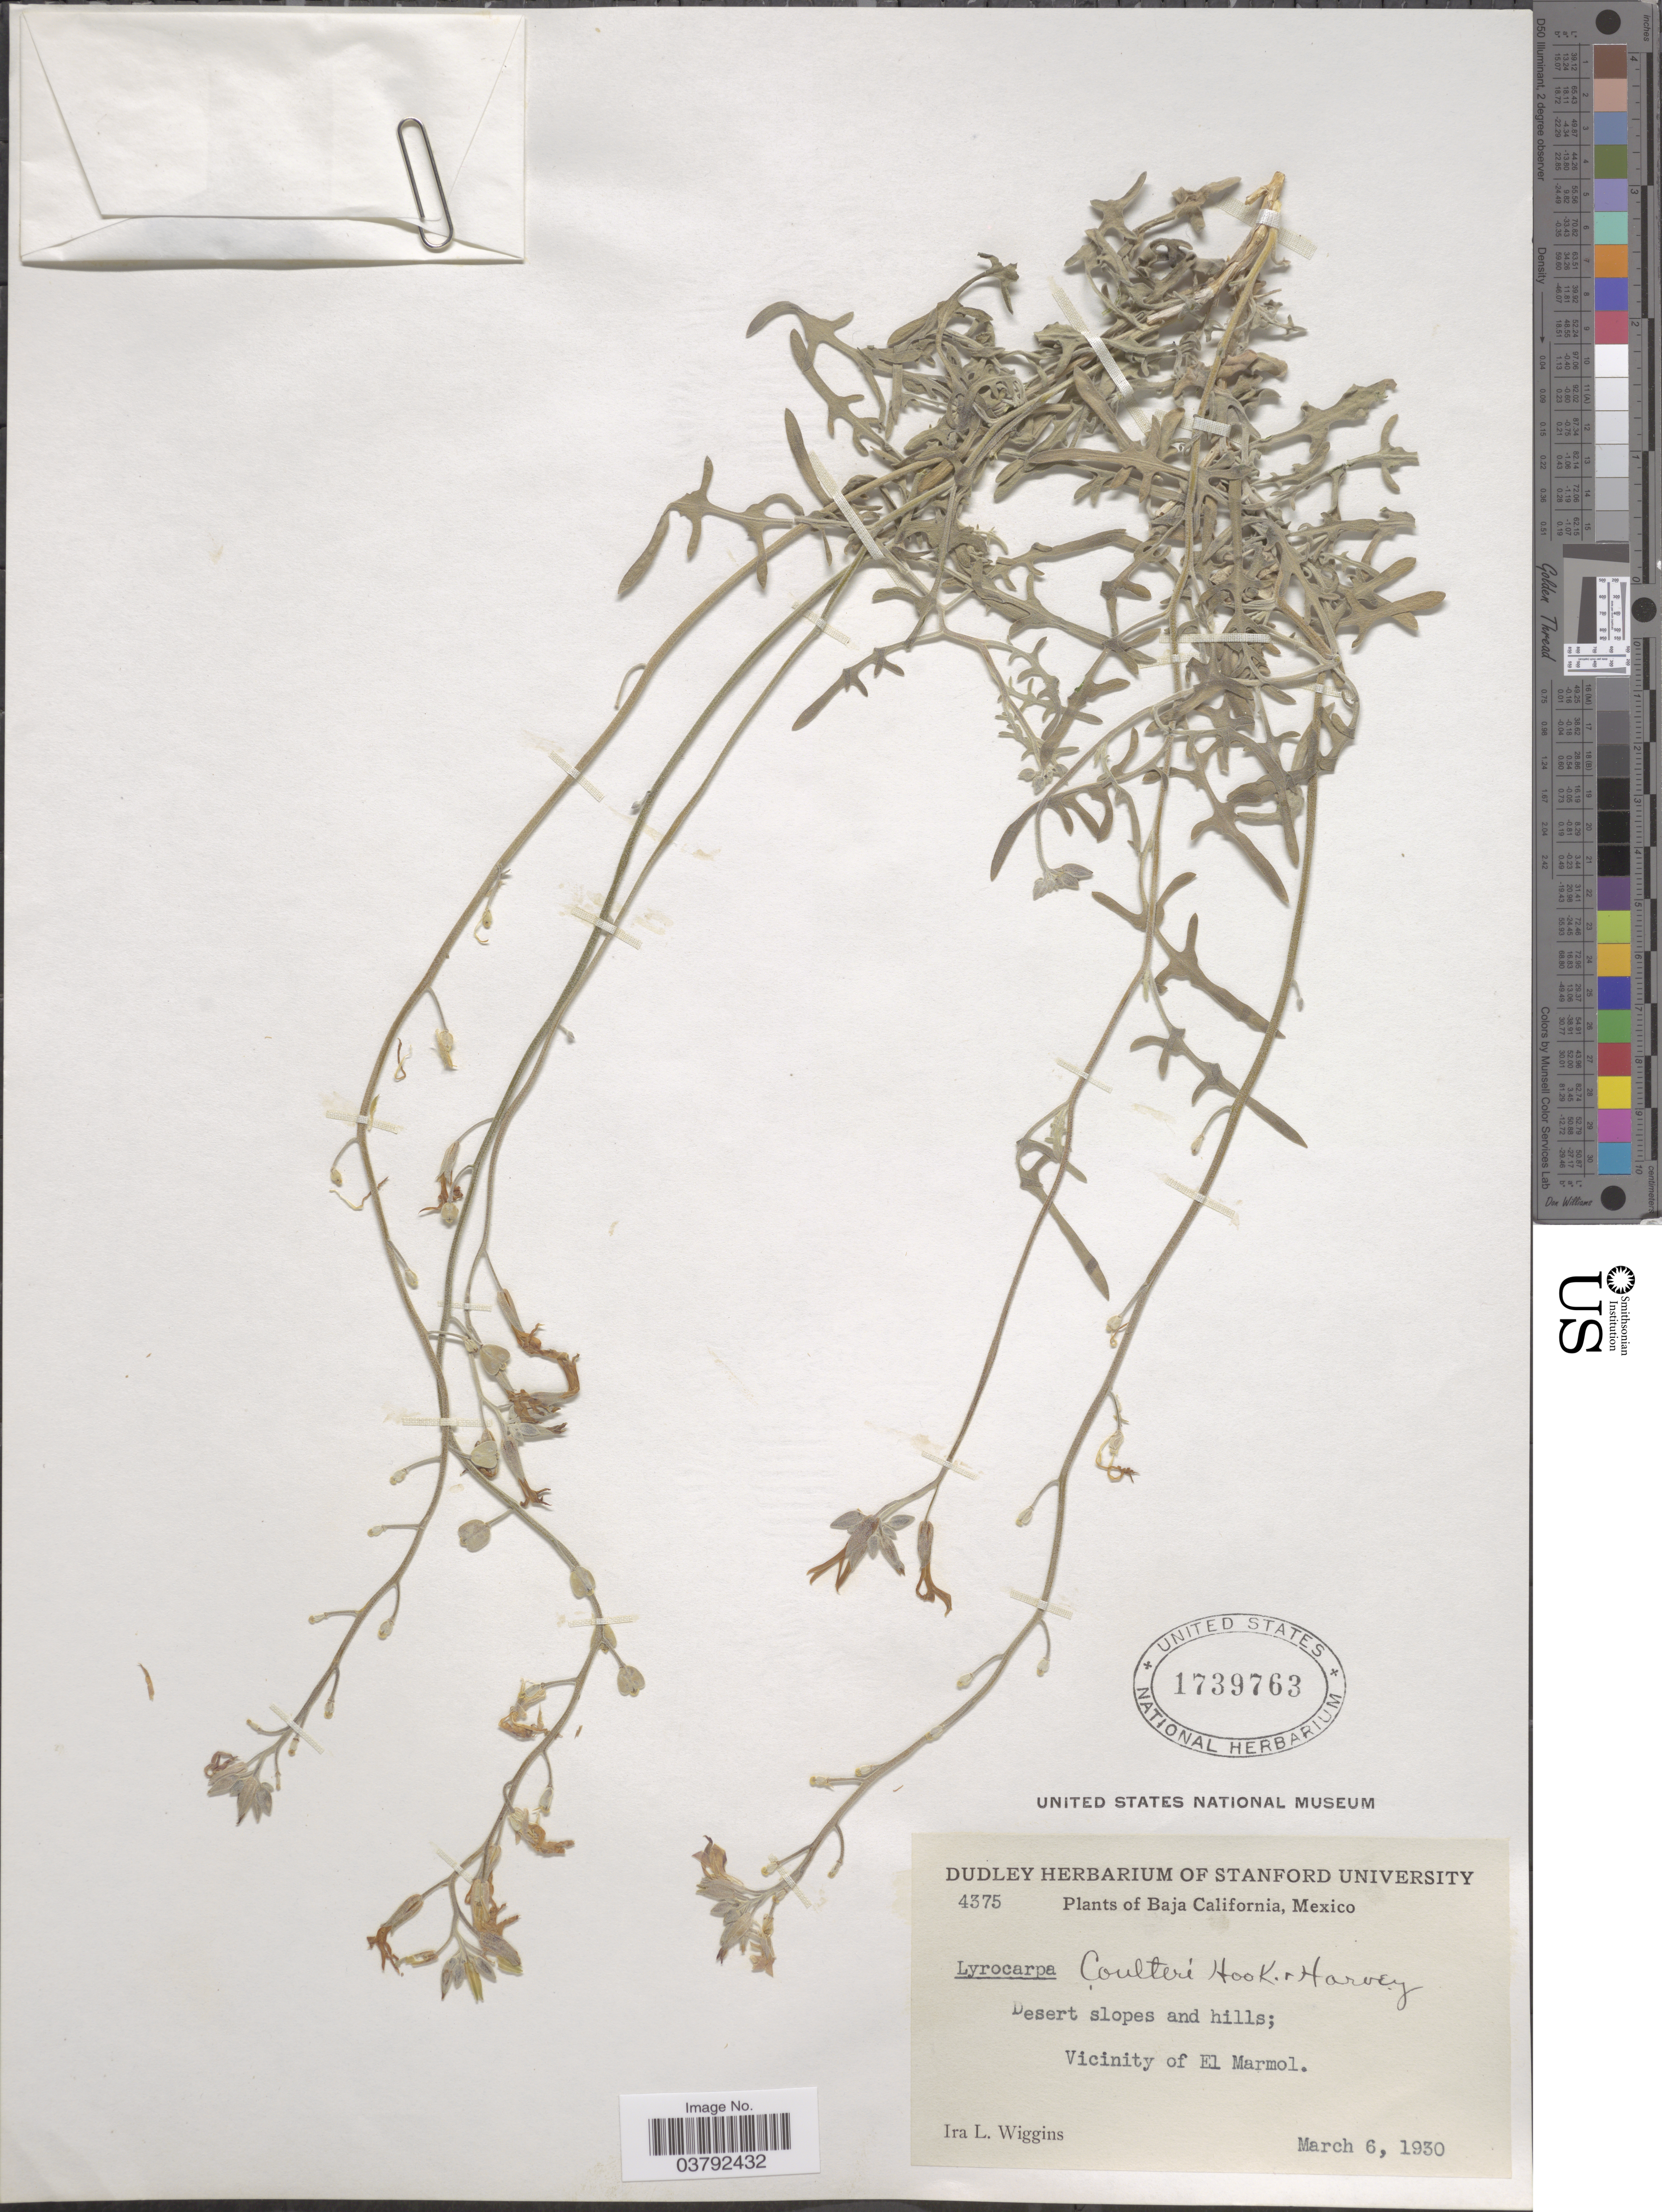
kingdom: Plantae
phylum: Tracheophyta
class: Magnoliopsida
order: Brassicales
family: Brassicaceae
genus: Lyrocarpa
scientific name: Lyrocarpa coulteri var. typica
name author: Rollins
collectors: I. L. Wiggins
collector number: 4375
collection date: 1930-03-06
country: Mexico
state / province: Baja California Norte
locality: Vicinity of El Marmol.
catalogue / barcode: US 1739763